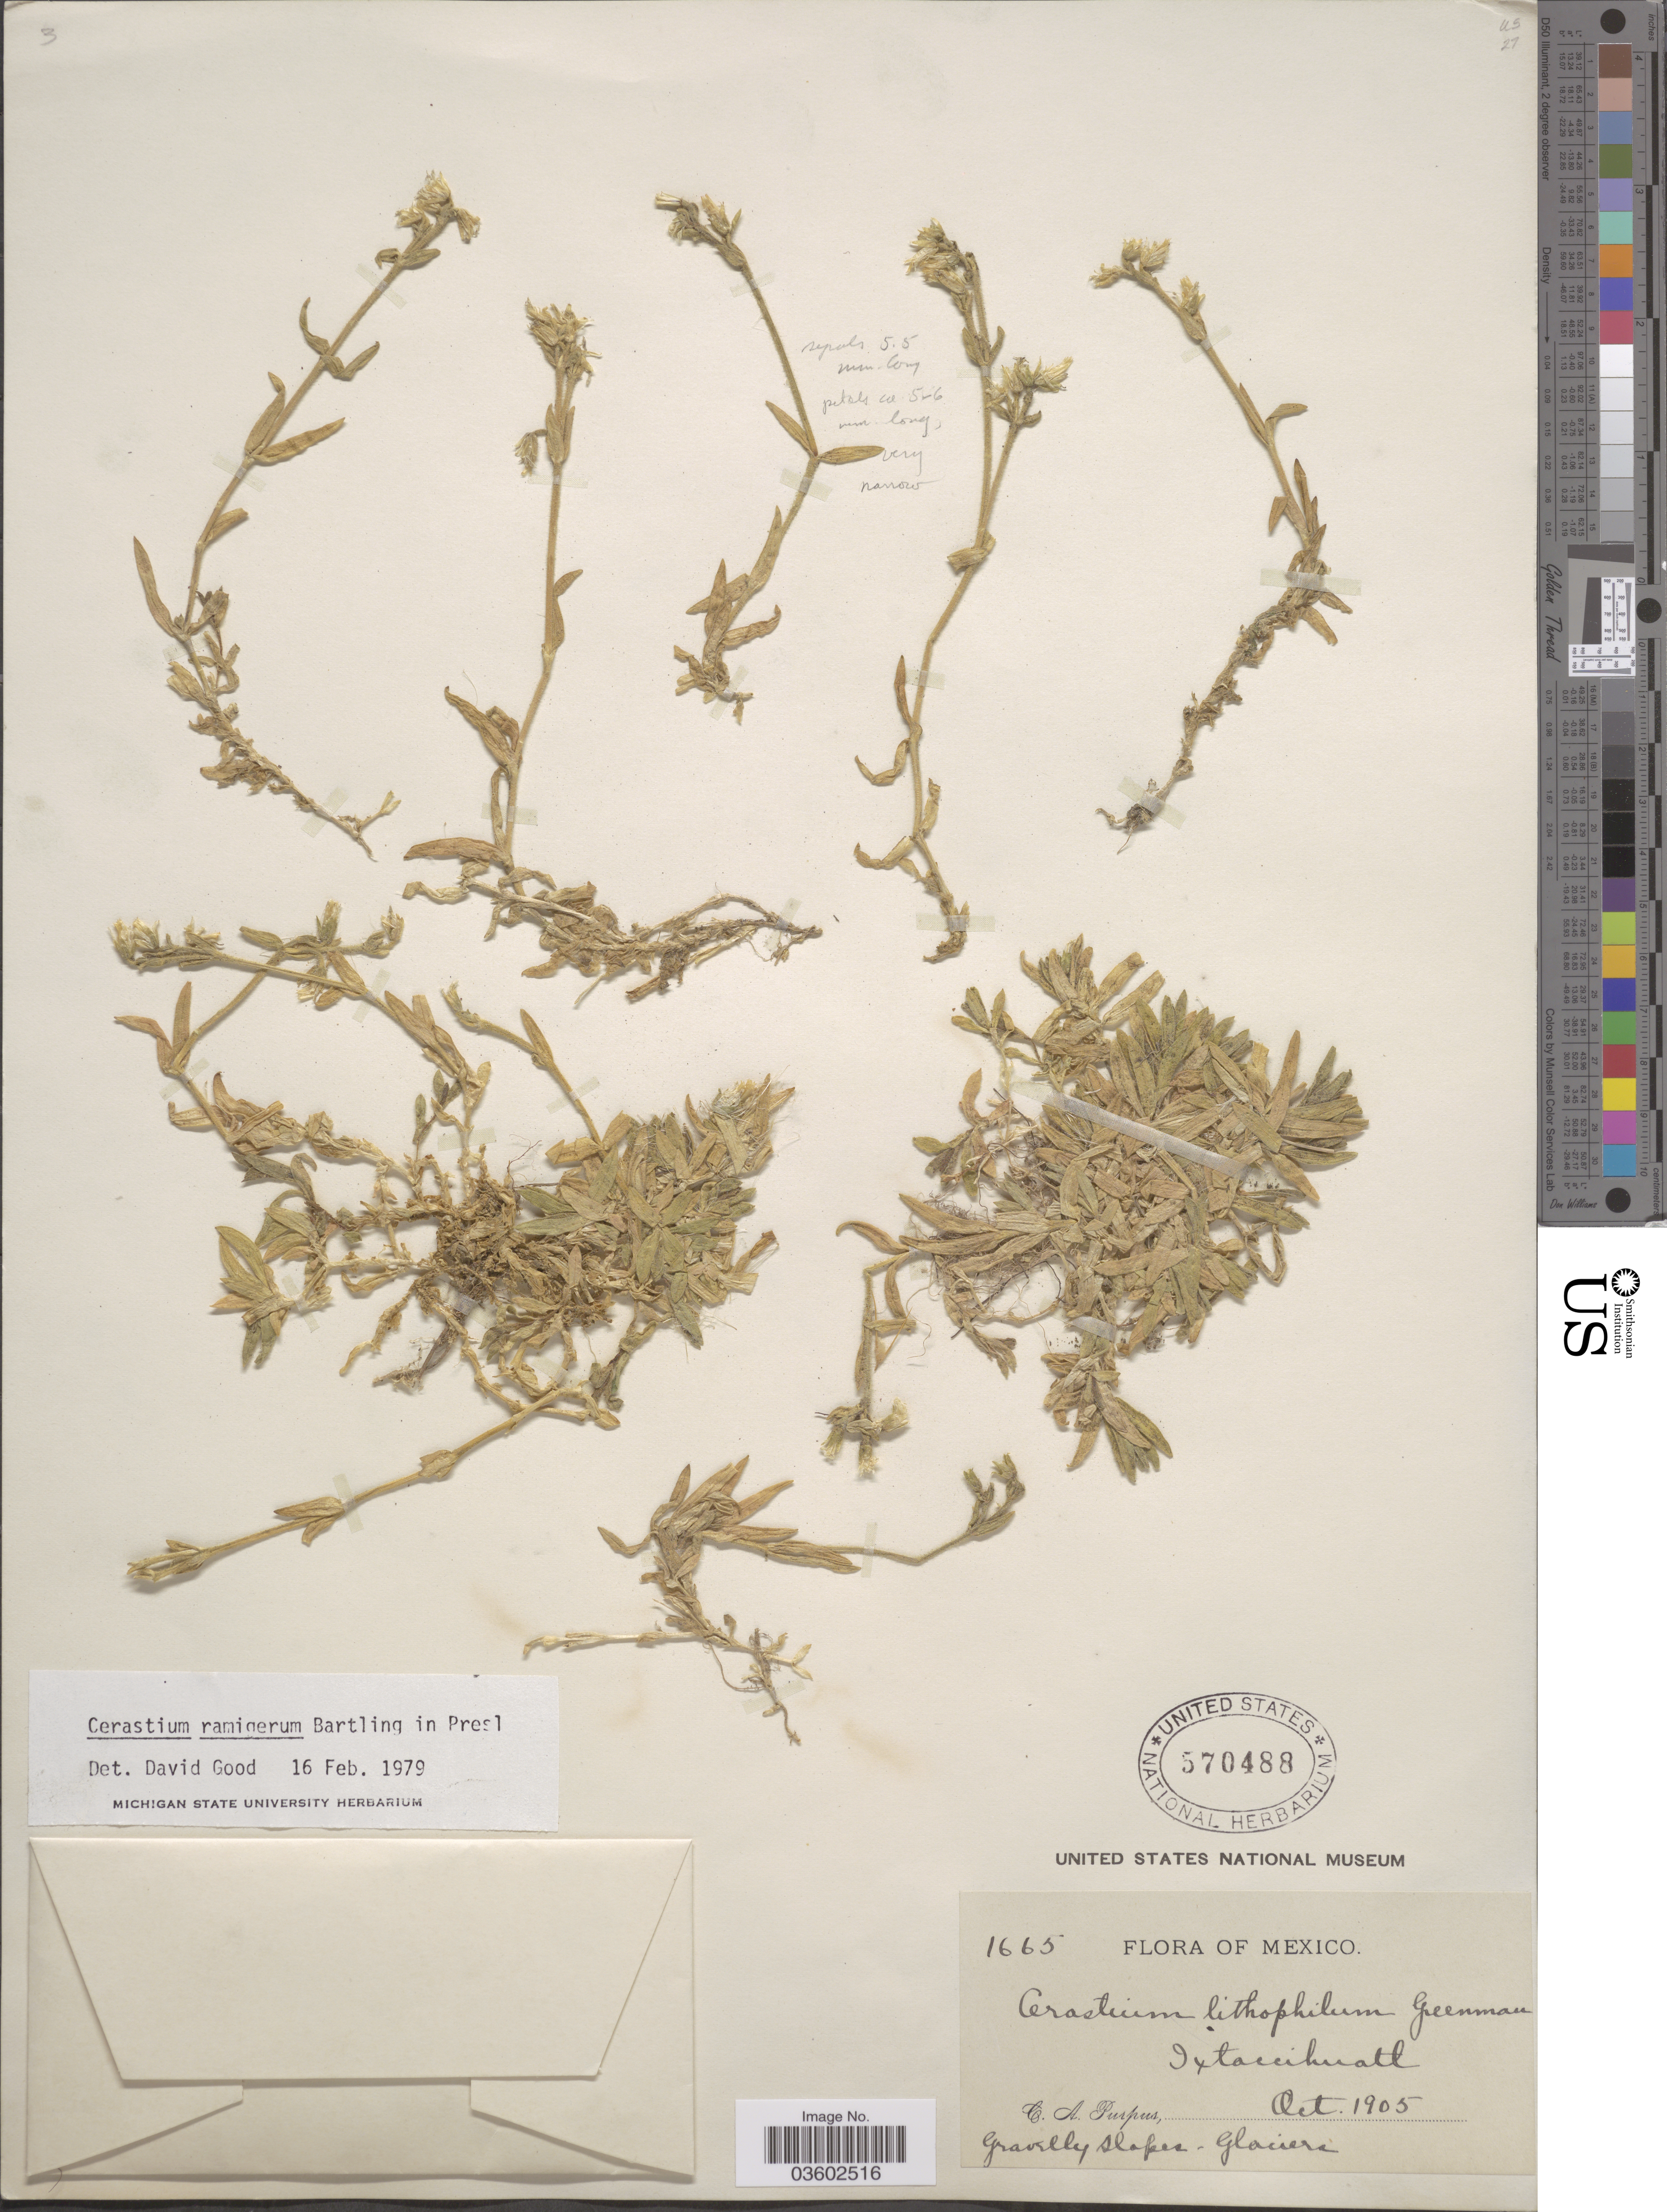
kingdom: Plantae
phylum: Tracheophyta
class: Magnoliopsida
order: Caryophyllales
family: Caryophyllaceae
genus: Cerastium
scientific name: Cerastium ramigerum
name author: Bartl.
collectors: C. A. Purpus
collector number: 1665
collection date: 1905-10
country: Mexico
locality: Ixtaccihuatl.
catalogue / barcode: US 570488